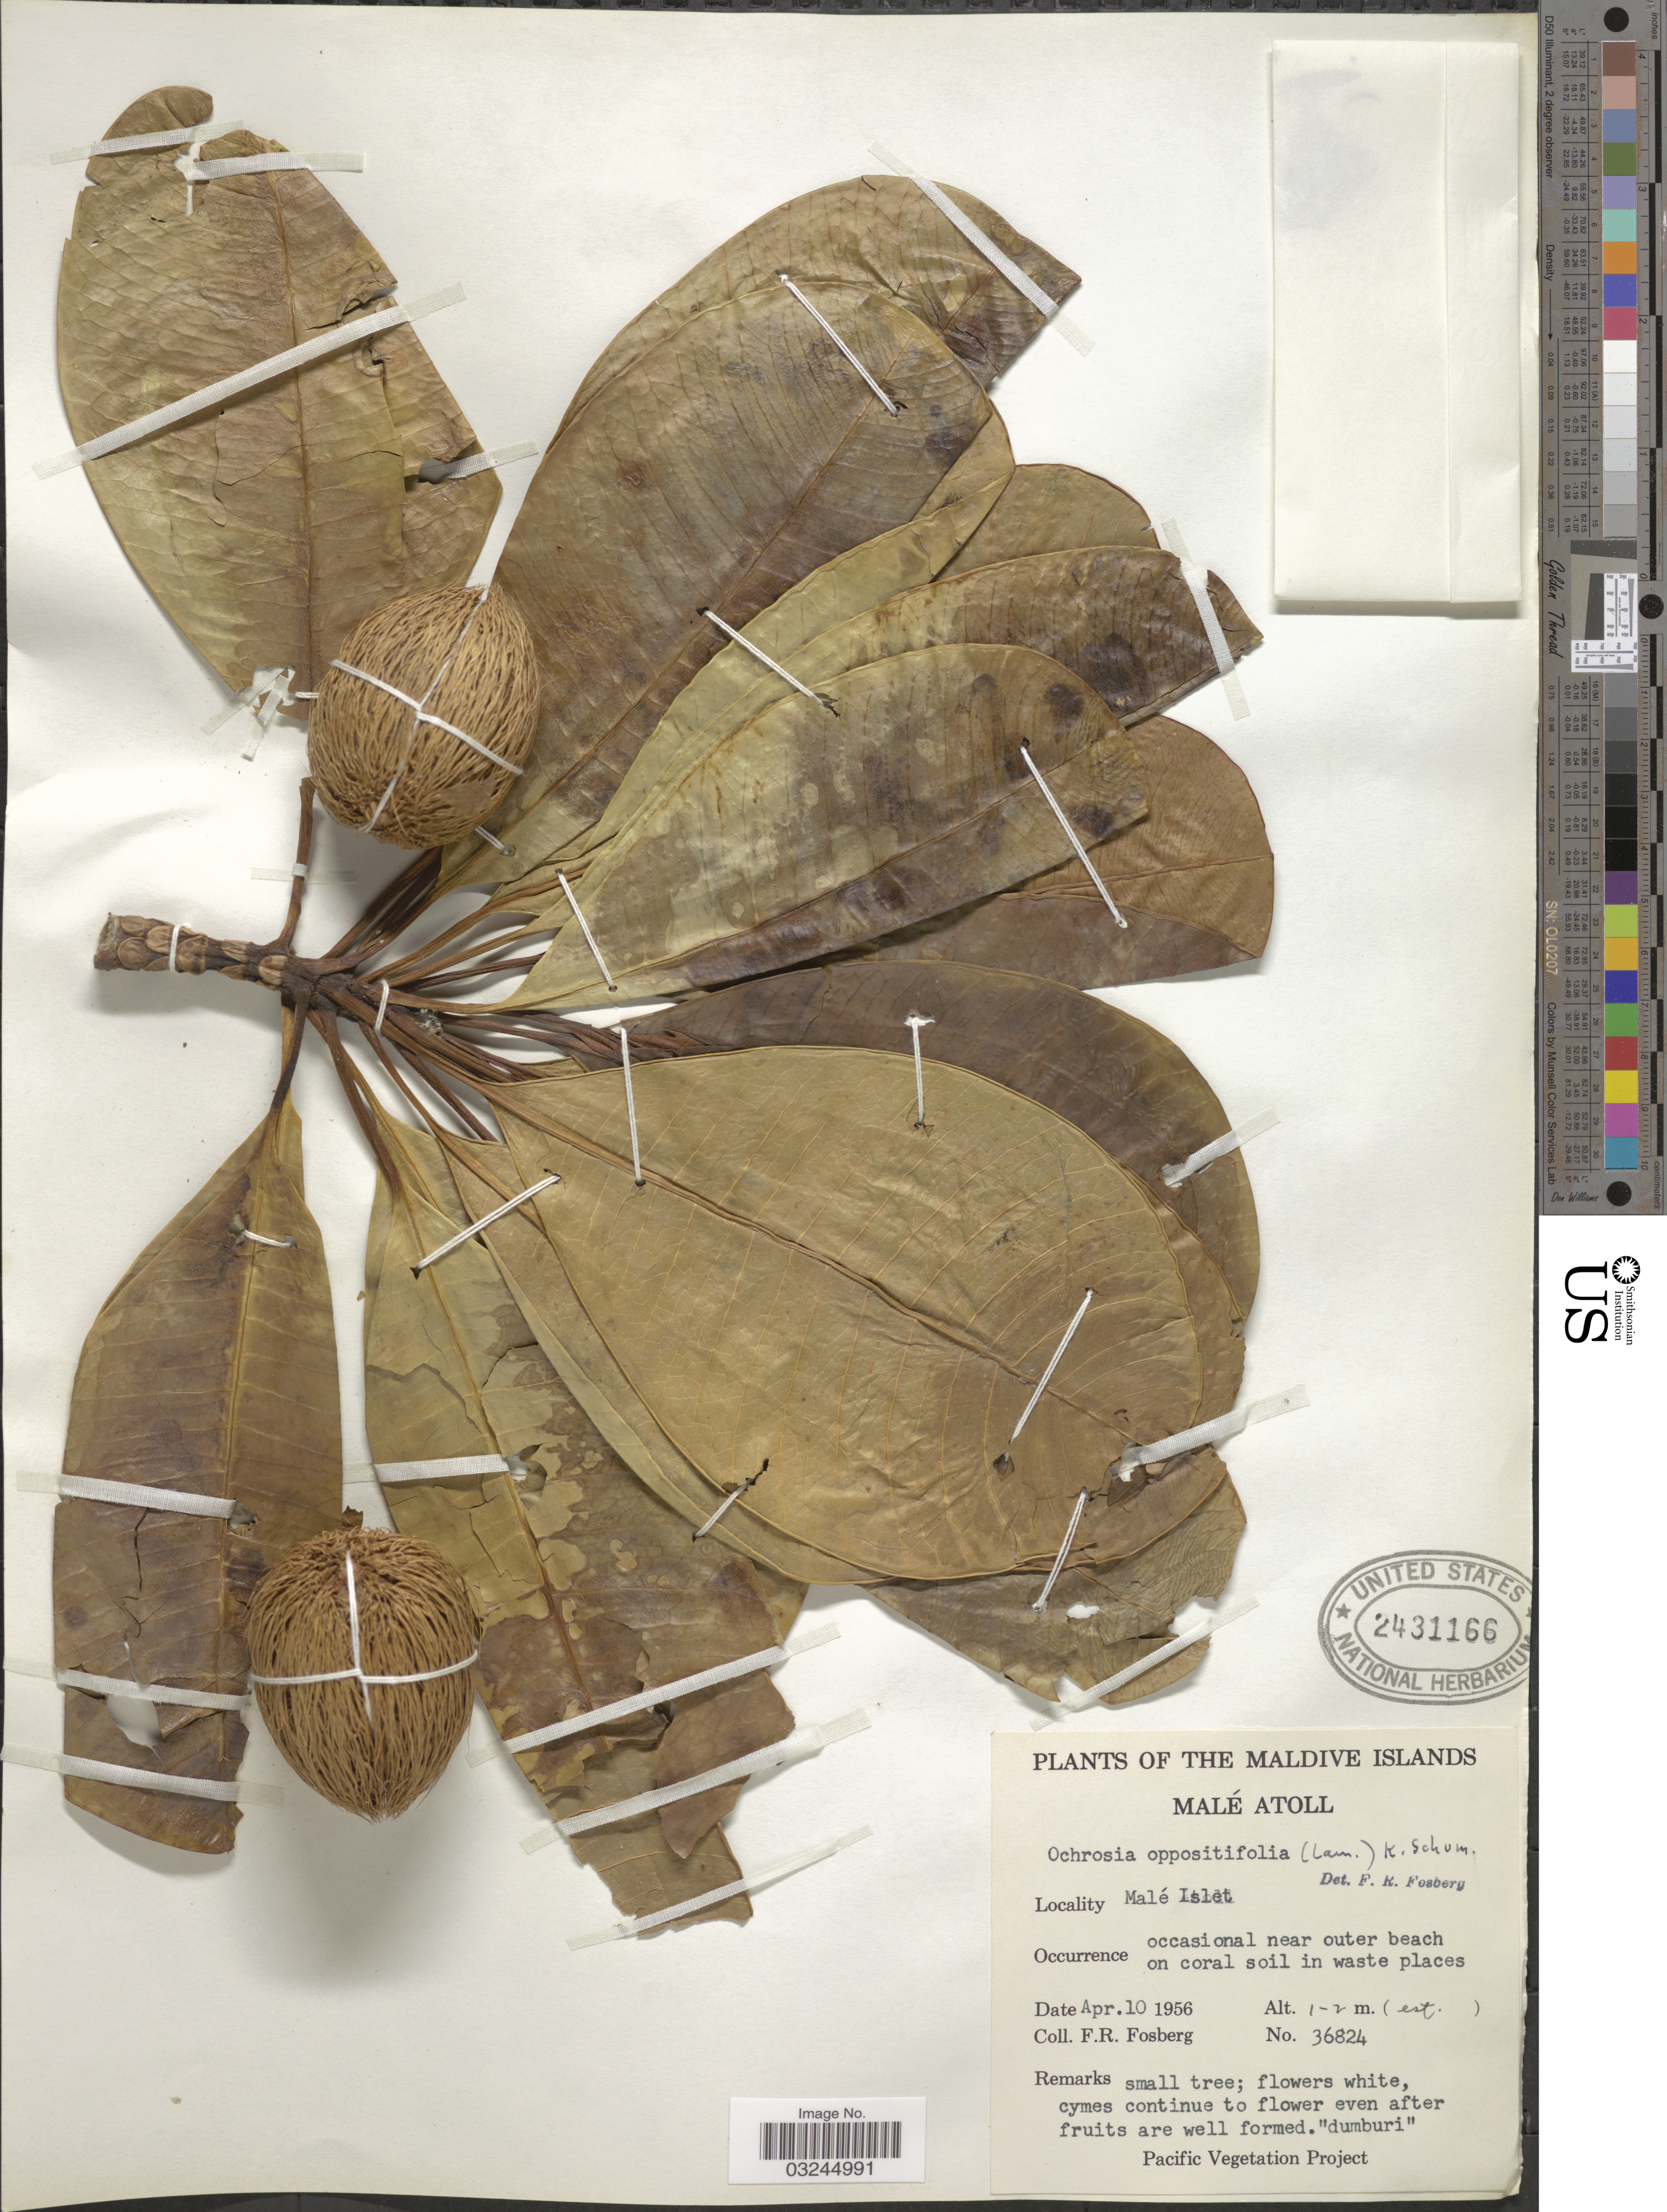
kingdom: Plantae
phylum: Tracheophyta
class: Magnoliopsida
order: Gentianales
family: Apocynaceae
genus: Ochrosia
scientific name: Ochrosia oppositifolia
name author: (Lam.) K. Schum.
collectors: F. R. Fosberg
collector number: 36824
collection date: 1956-04-10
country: Maldive Islands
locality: Malé Atoll. Malé Islet.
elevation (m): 1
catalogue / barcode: US 2431166